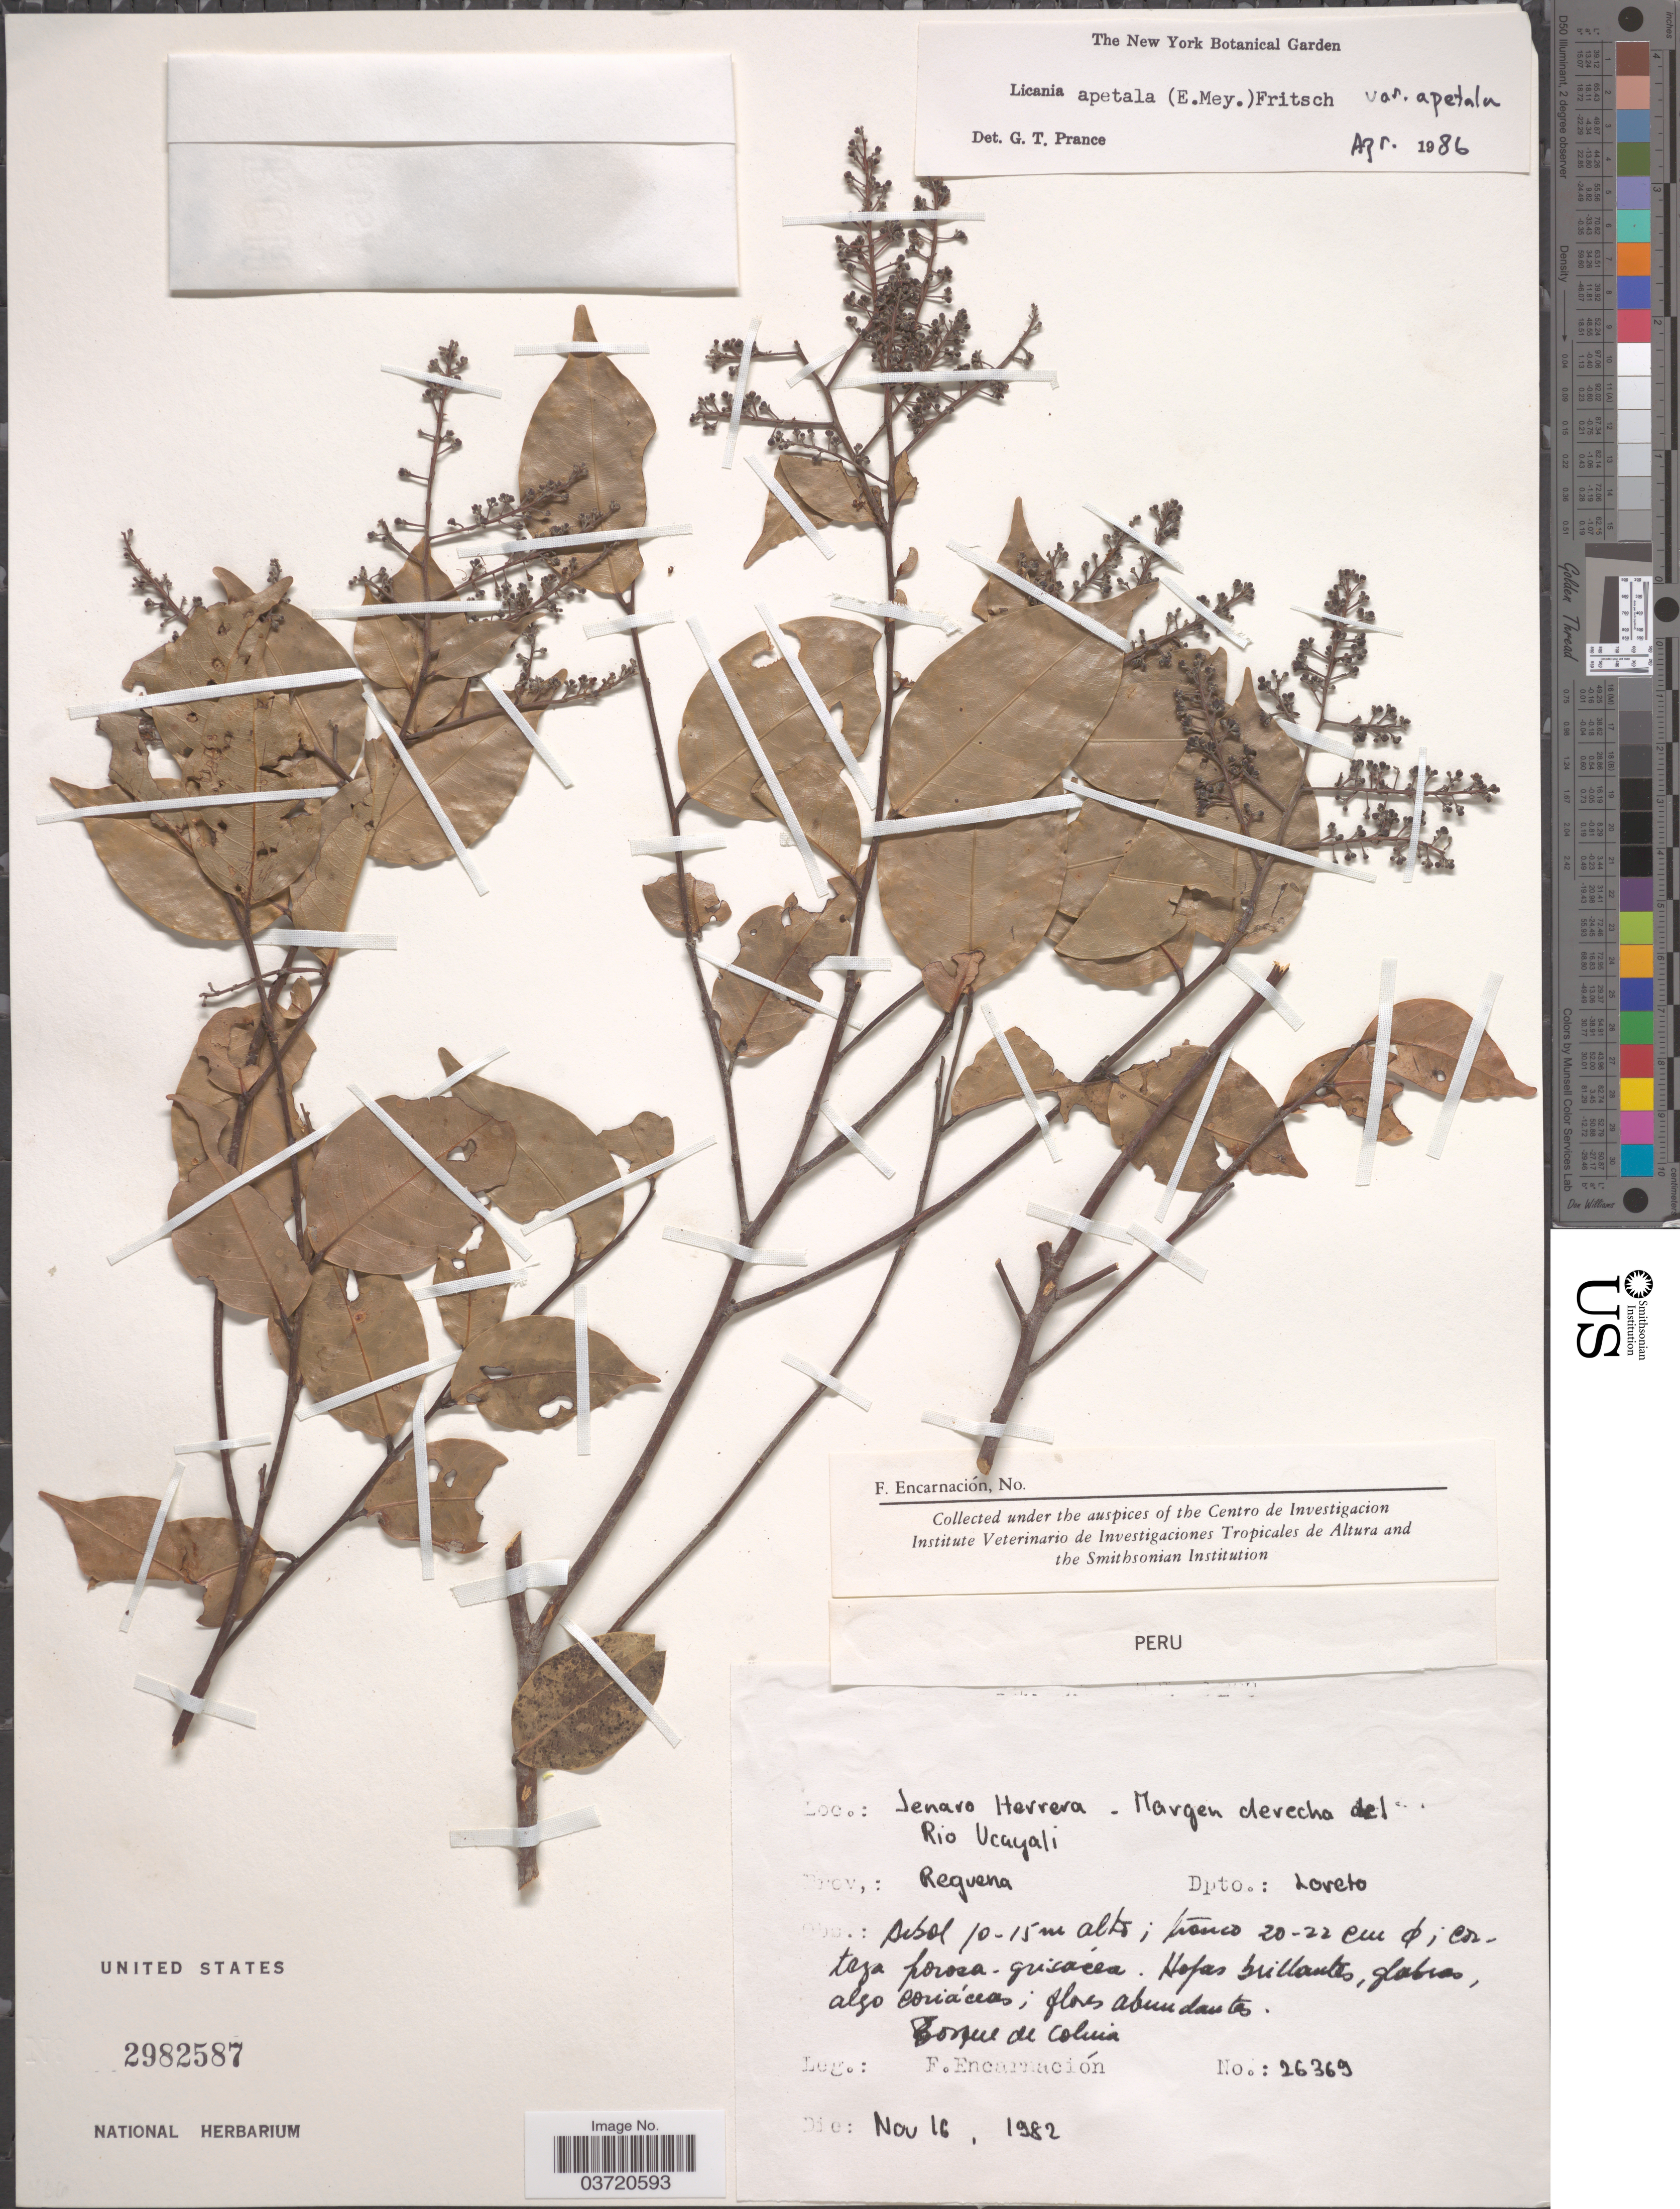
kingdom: Plantae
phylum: Tracheophyta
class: Magnoliopsida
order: Malpighiales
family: Chrysobalanaceae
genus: Leptobalanus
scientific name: Leptobalanus apetalus var. apetalus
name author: (E. Mey.) Sothers & Prance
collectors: F. Encarnación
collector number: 26369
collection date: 1982-11-16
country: Peru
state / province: Loreto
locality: Jenaro Herrera - Margen derecha del Rio Ucayali. Prov.: Requena. Dpto.: Loreto.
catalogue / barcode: US 2982587